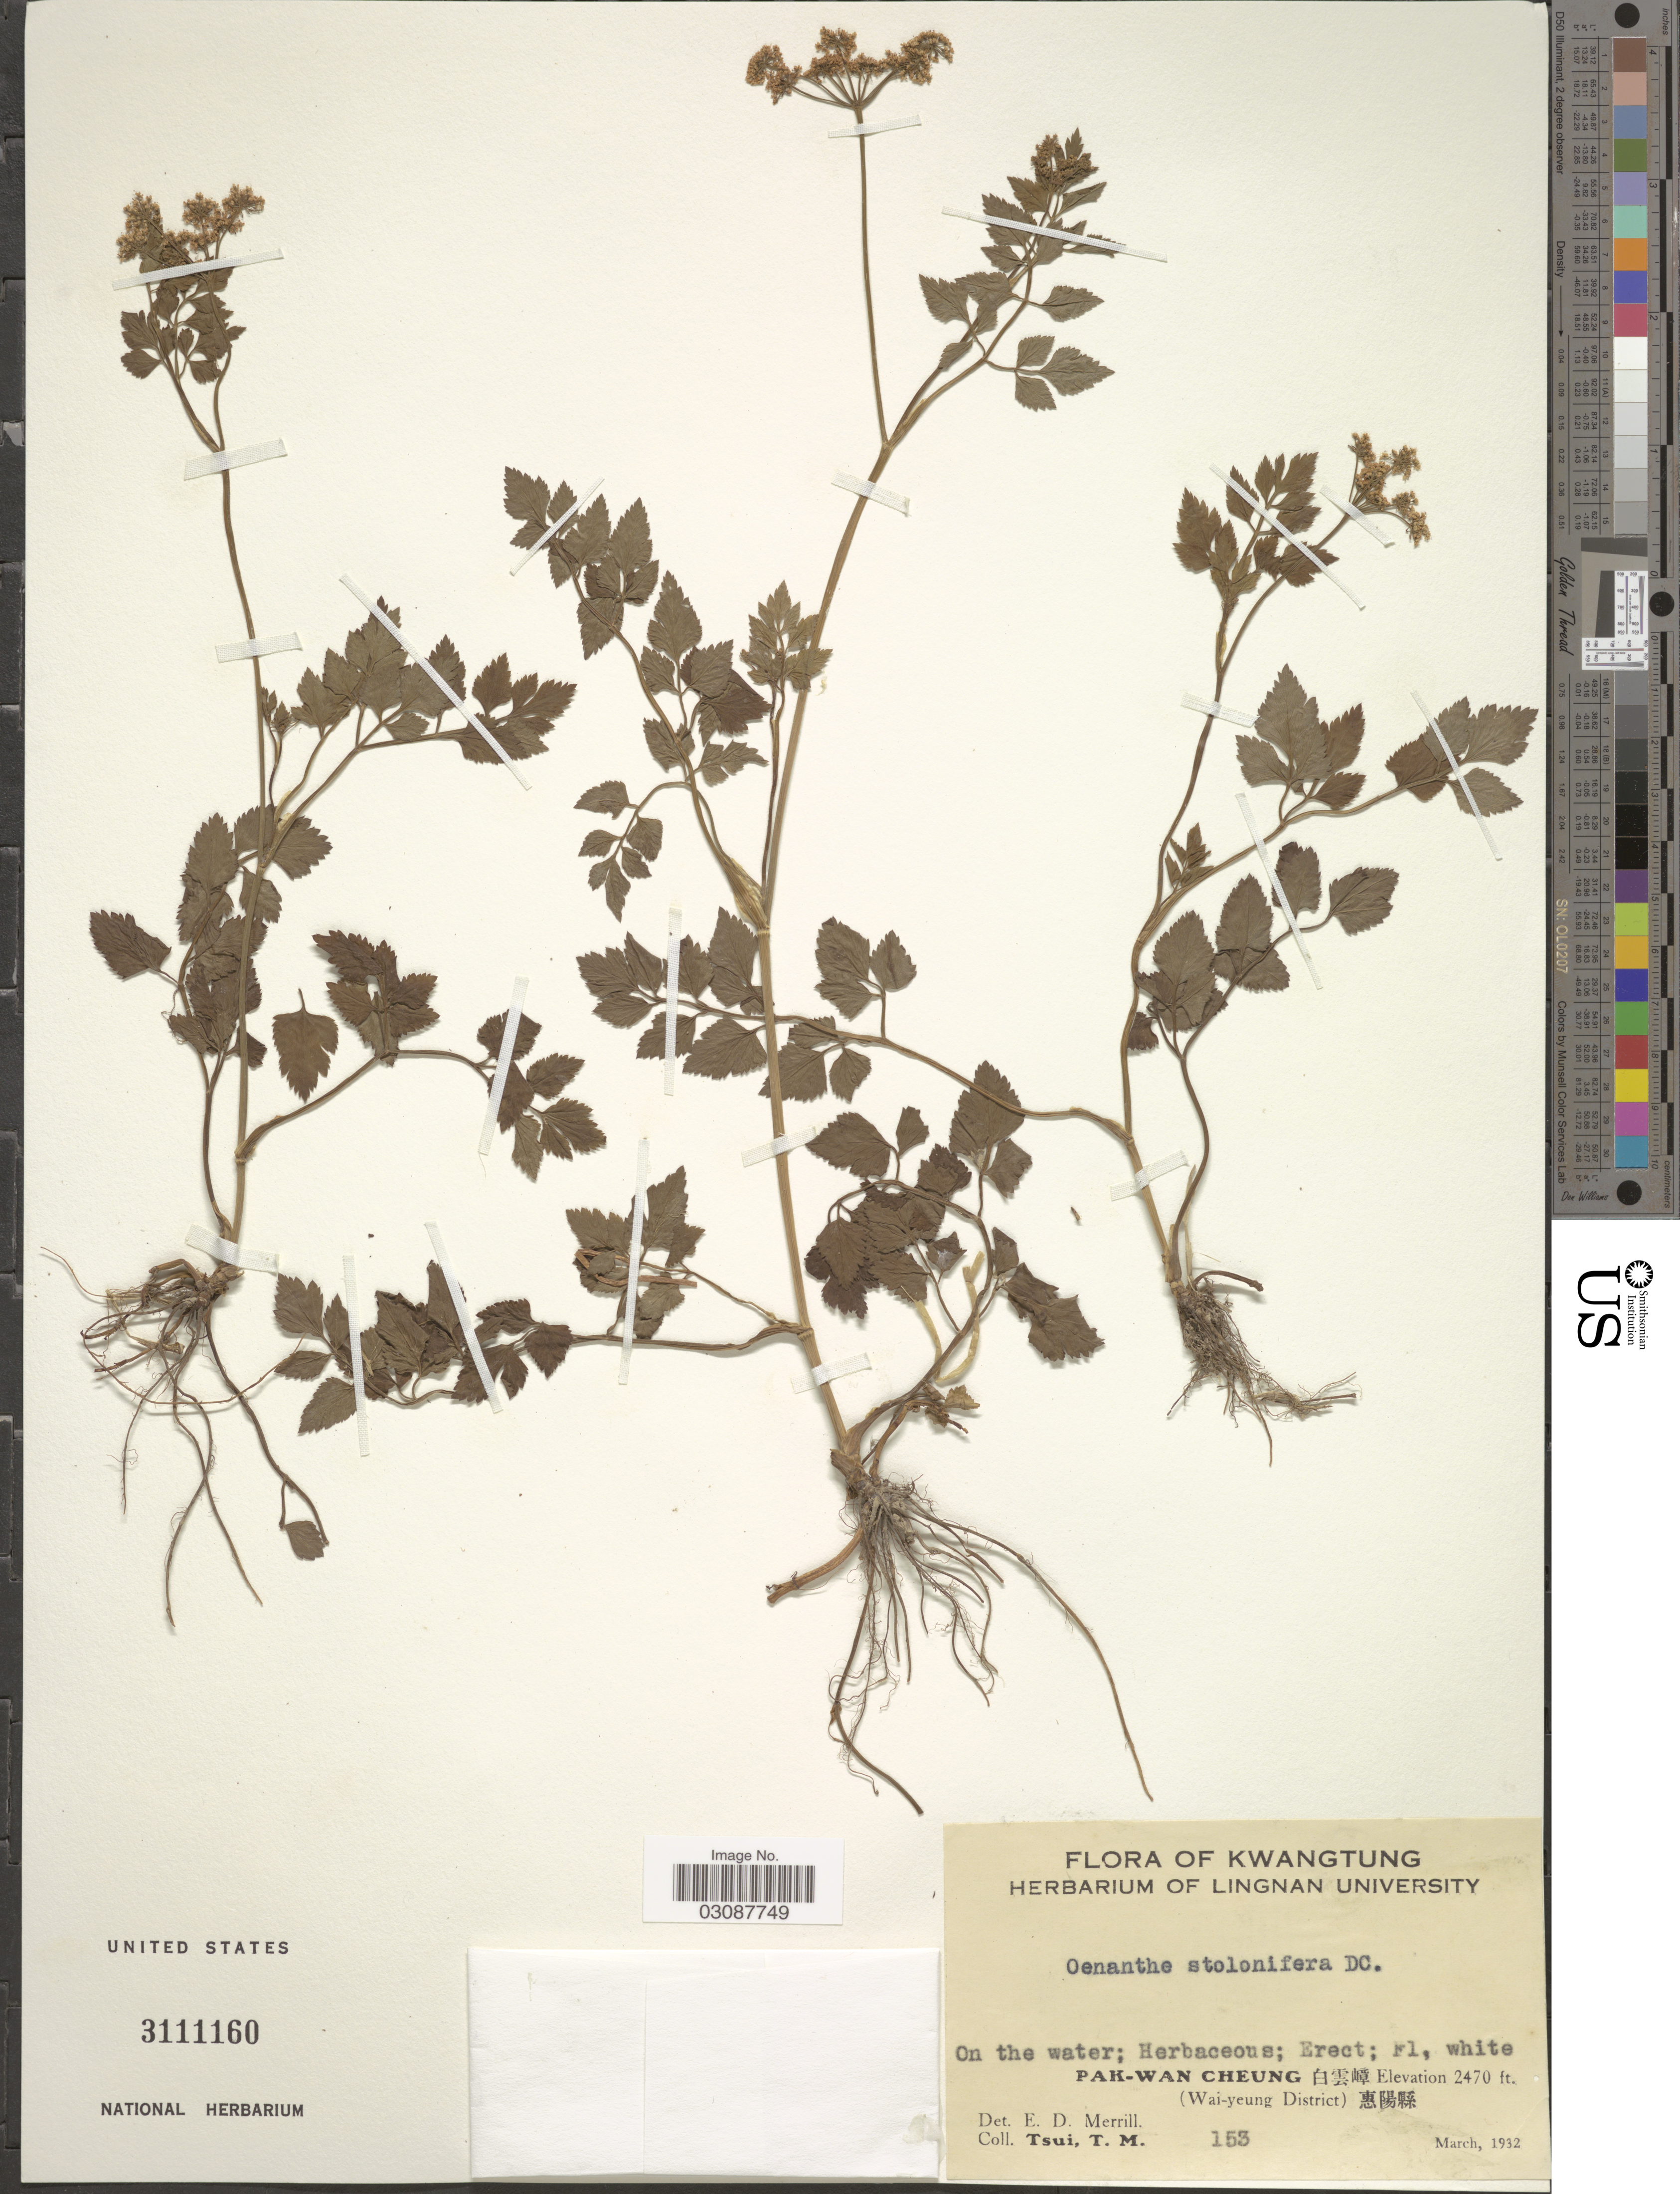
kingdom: Plantae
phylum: Tracheophyta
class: Magnoliopsida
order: Apiales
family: Apiaceae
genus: Oenanthe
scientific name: Oenanthe stolonifera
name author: Wall. ex DC.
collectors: T. Tsui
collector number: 153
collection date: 1932-03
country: China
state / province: Guangdong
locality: On the water, Pak-Wan Cheung, (Wai-yeung District).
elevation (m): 753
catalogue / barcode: US 3111160